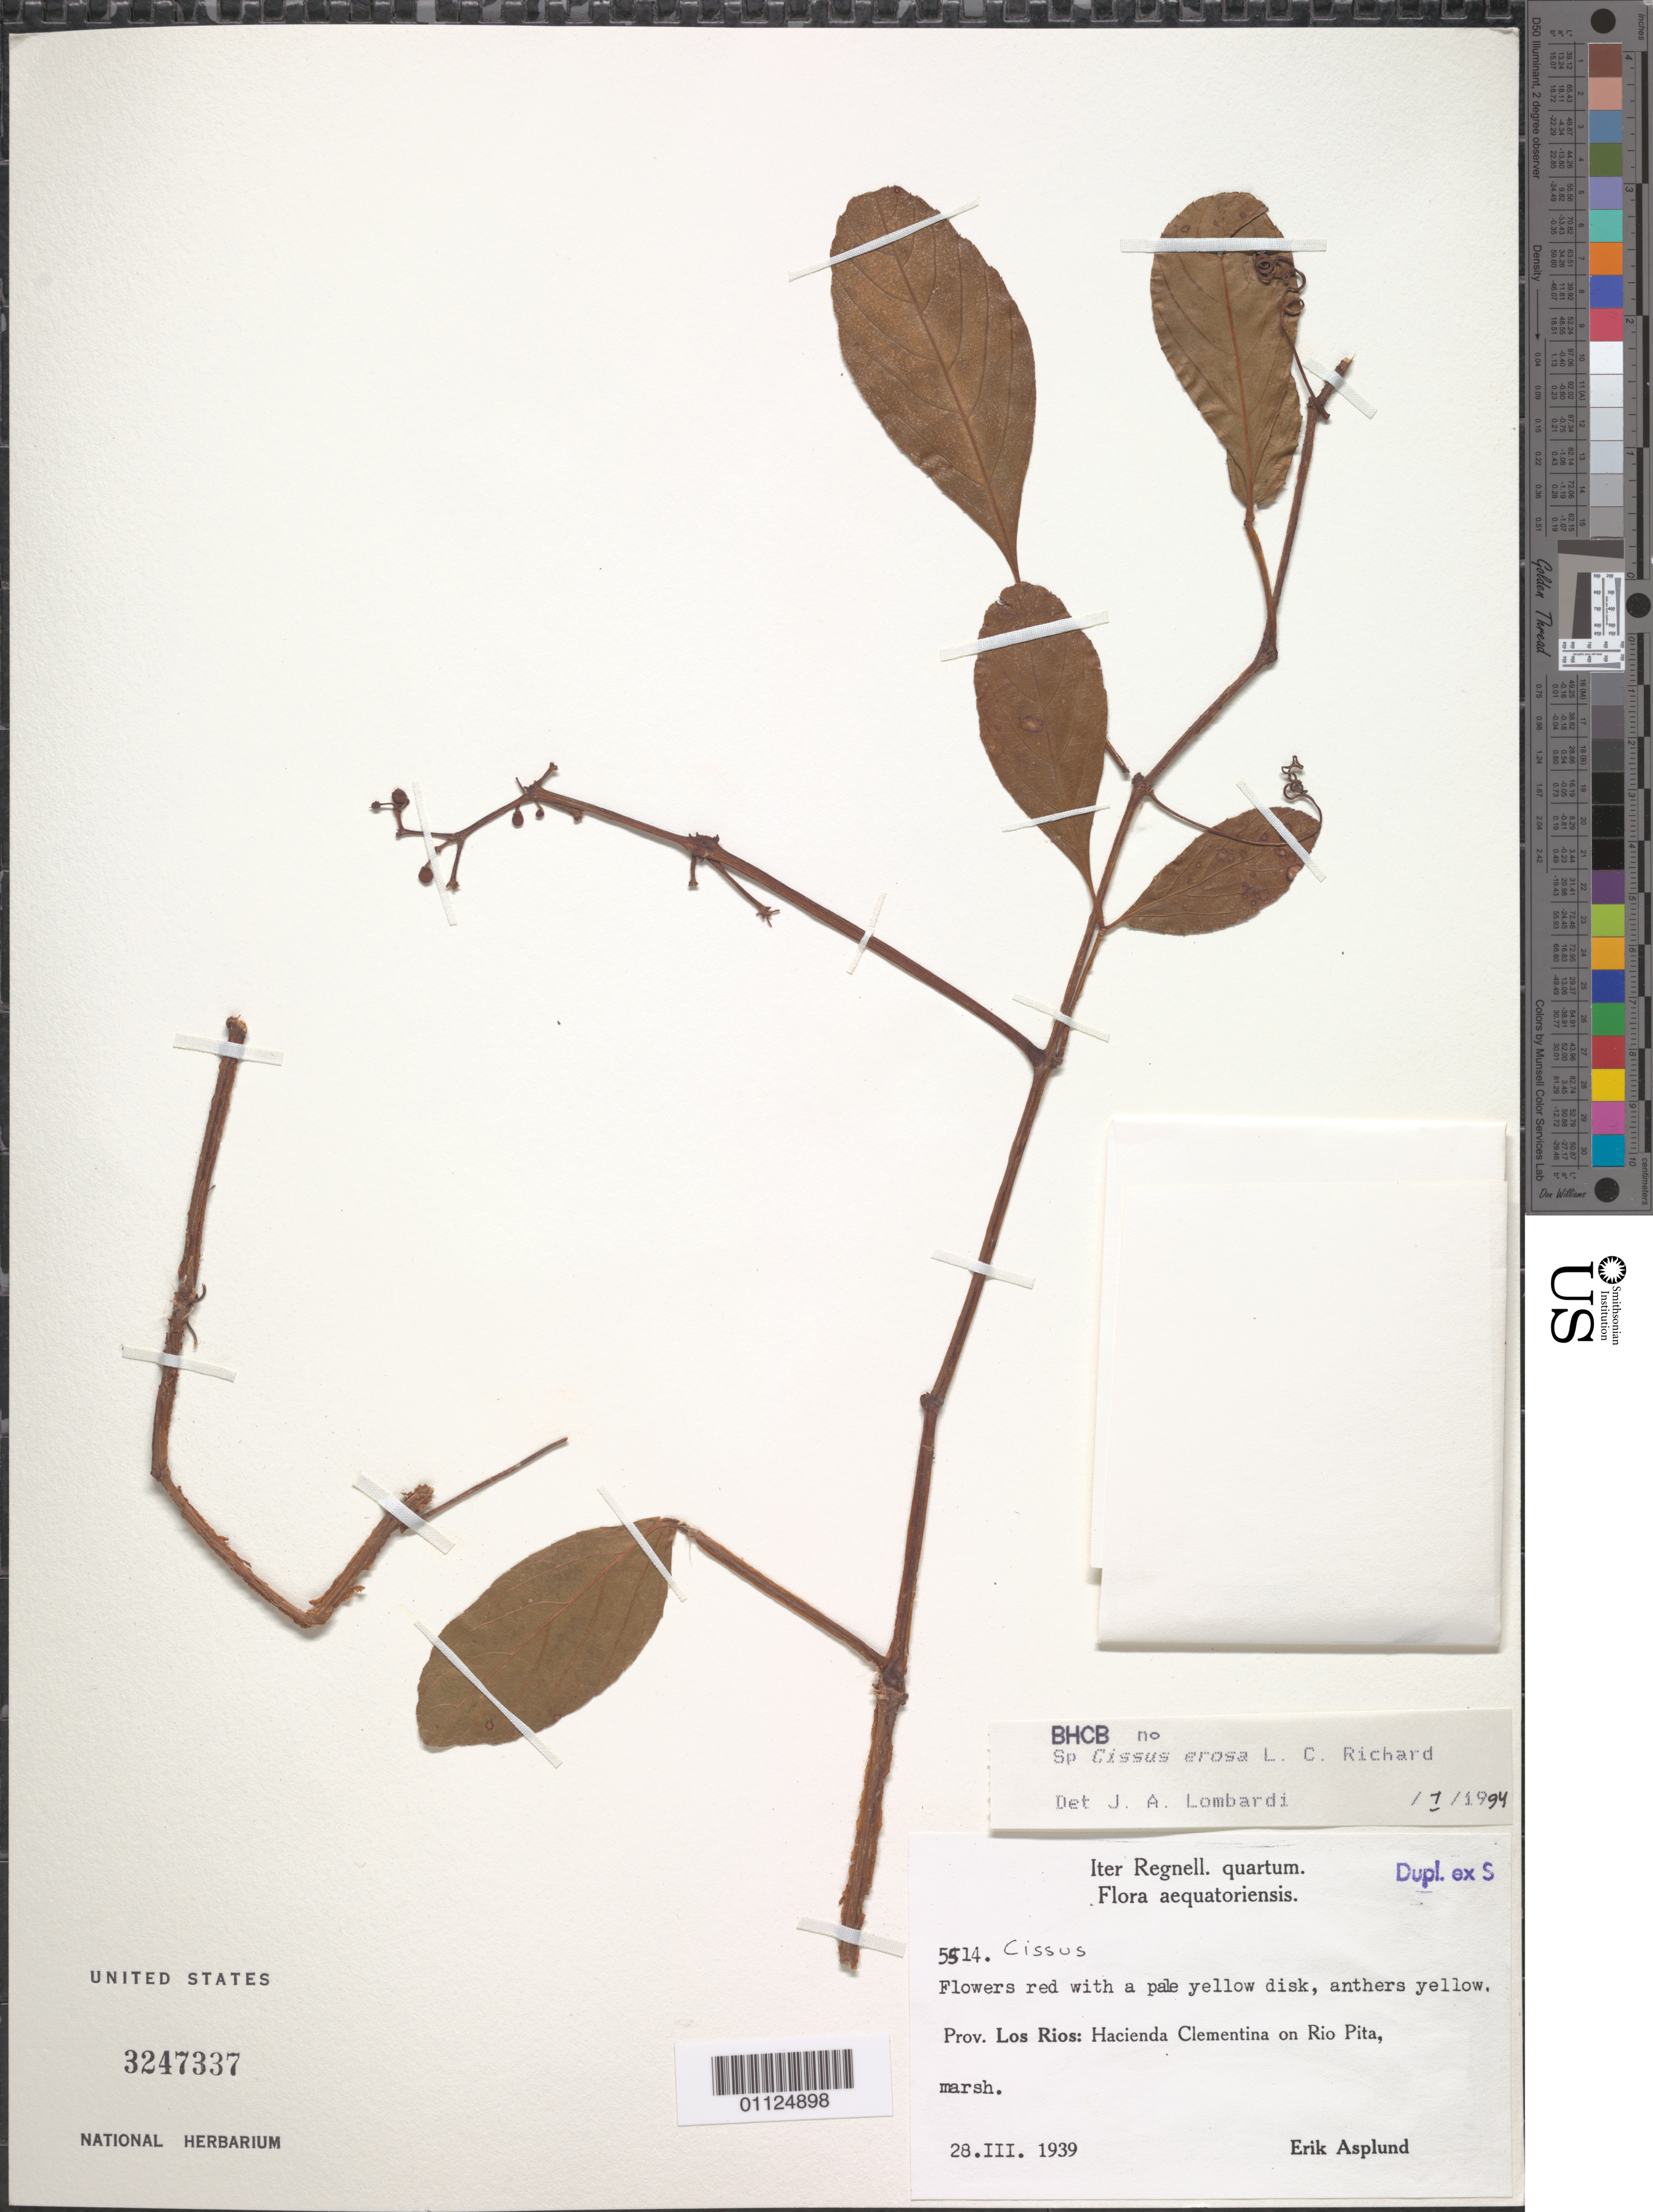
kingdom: Plantae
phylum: Tracheophyta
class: Magnoliopsida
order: Vitales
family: Vitaceae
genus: Cissus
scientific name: Cissus erosa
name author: Rich.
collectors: E. Asplund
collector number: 5514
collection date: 1939-03-28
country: Ecuador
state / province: Los Ríos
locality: Hacienda Clementina on Rio Pita.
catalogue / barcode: US 3247337